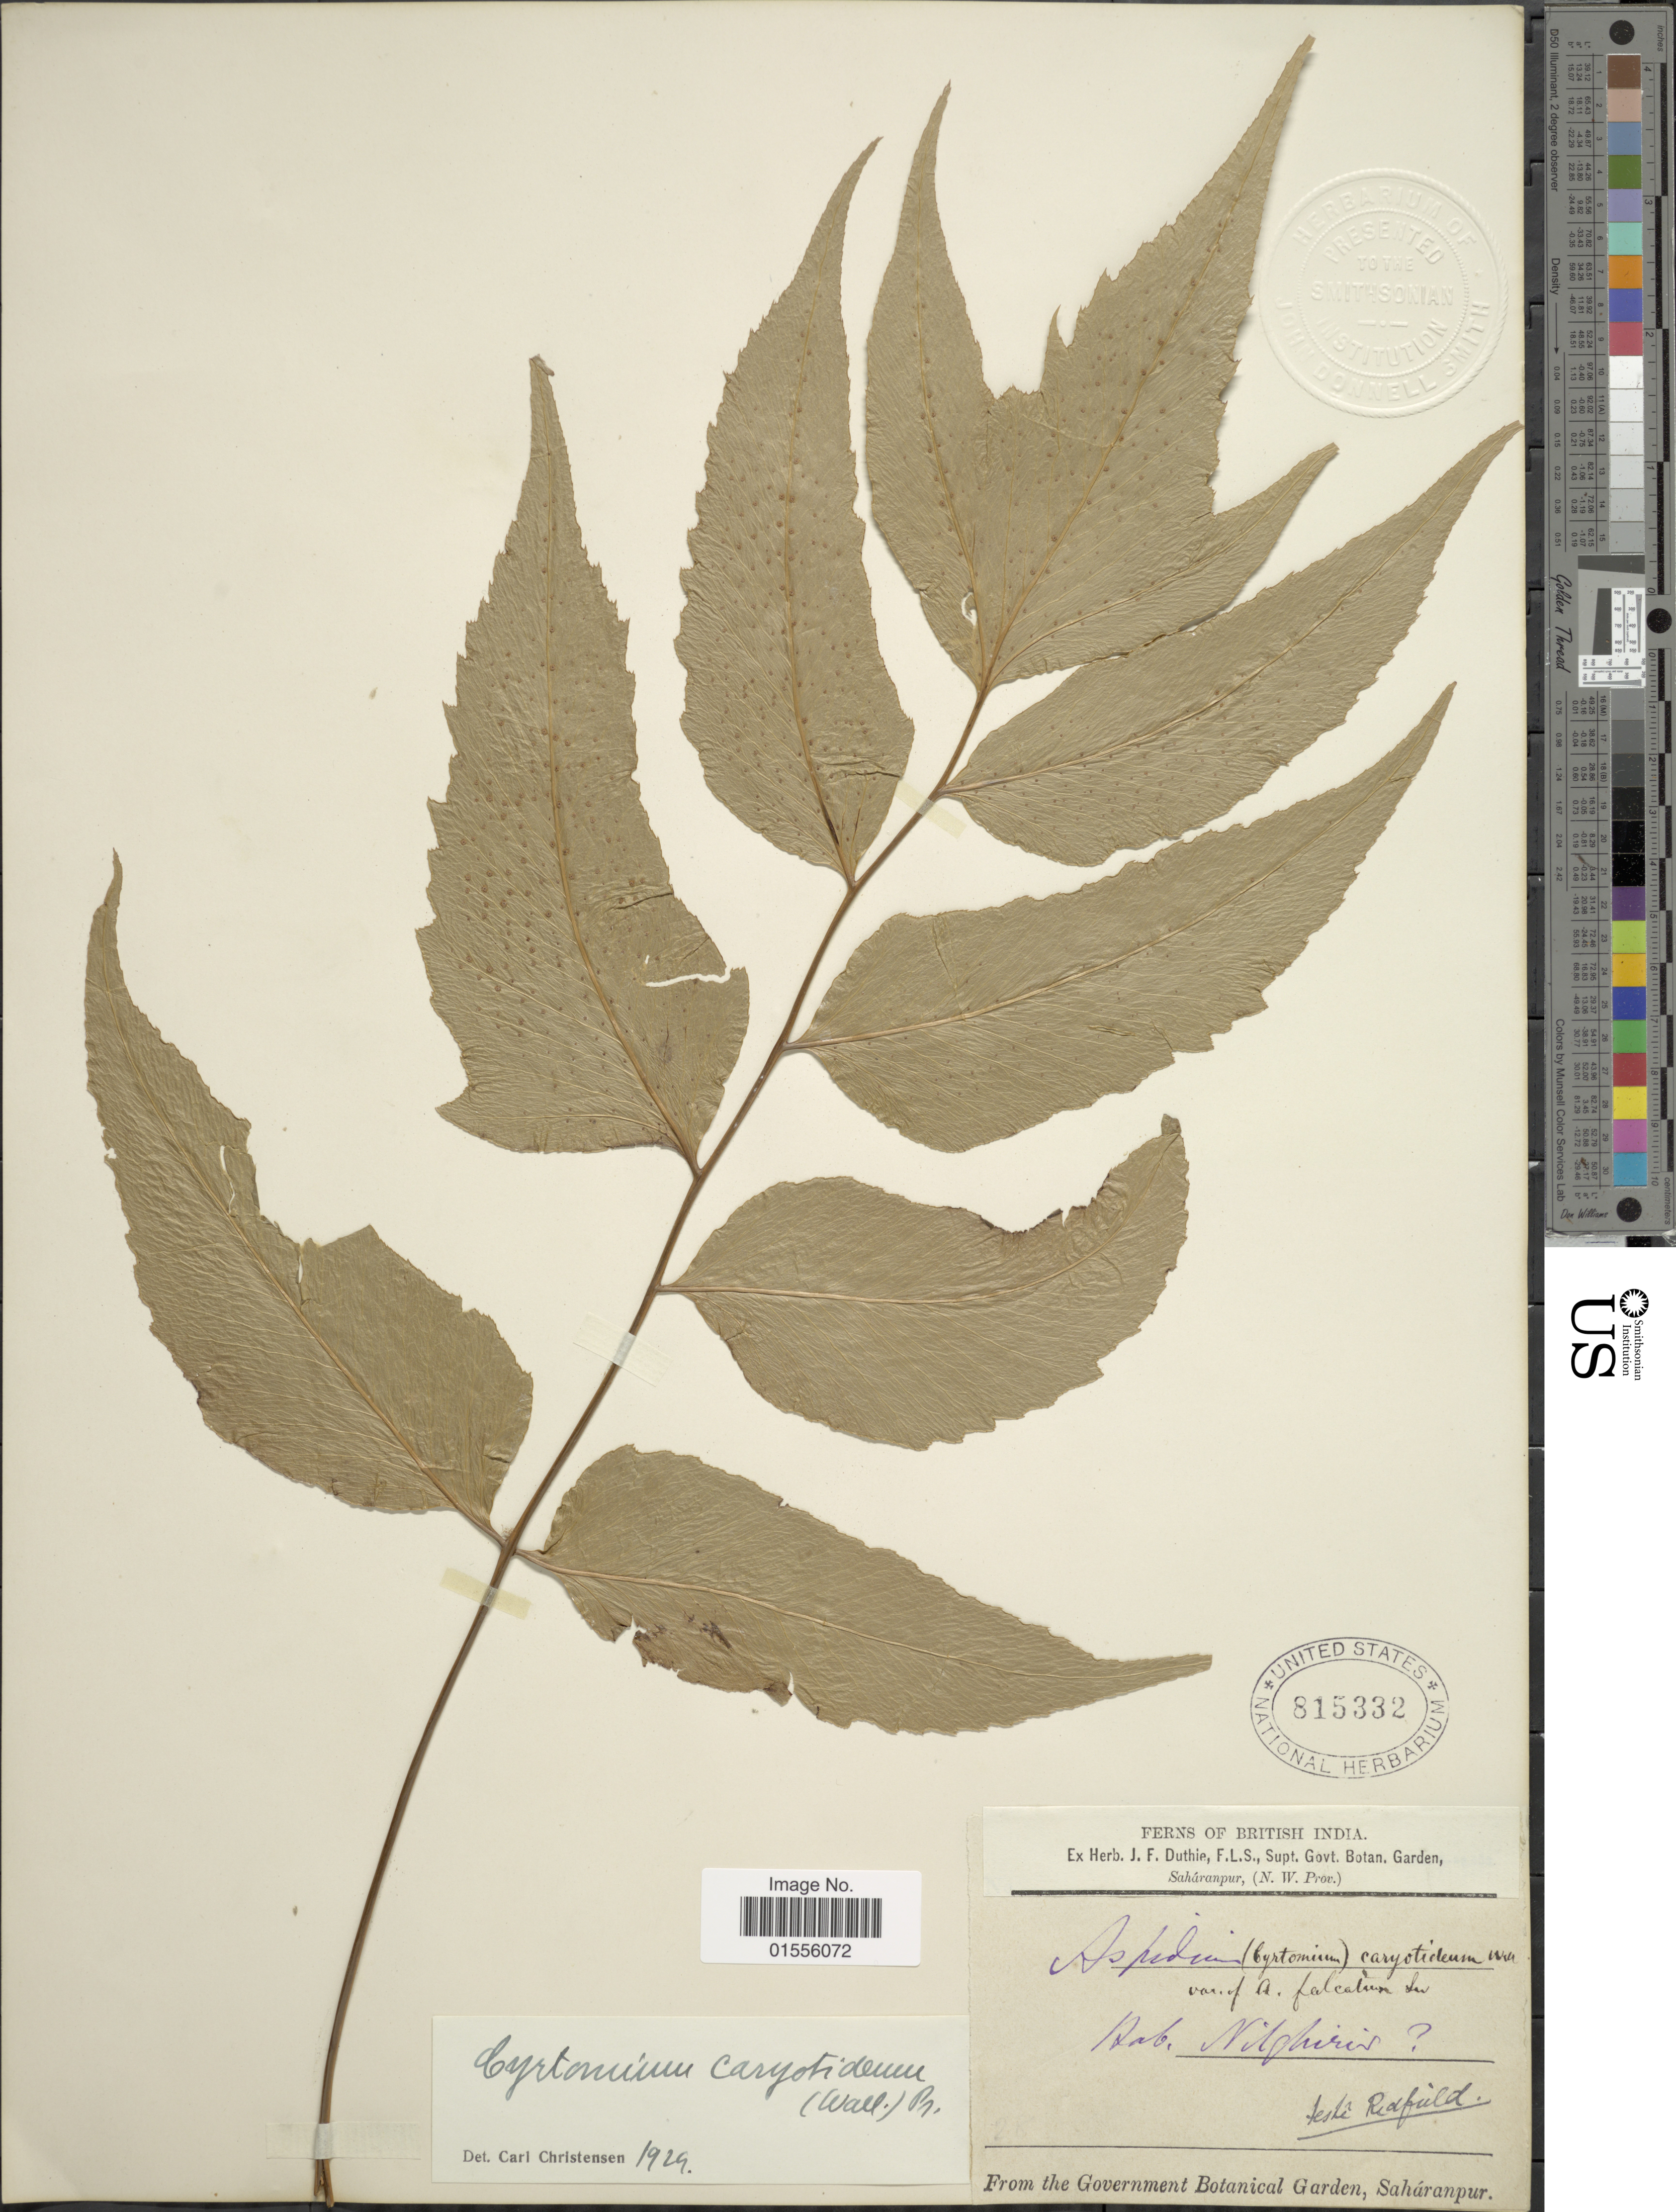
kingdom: Plantae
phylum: Tracheophyta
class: Polypodiopsida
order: Polypodiales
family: Dryopteridaceae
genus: Cyrtomium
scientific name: Cyrtomium caryotideum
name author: (Wall. ex Hook. & Grev.) C. Presl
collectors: ex herb. J. F. Duthie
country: India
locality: Ferns of British India, Nilghiris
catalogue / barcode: US 815332